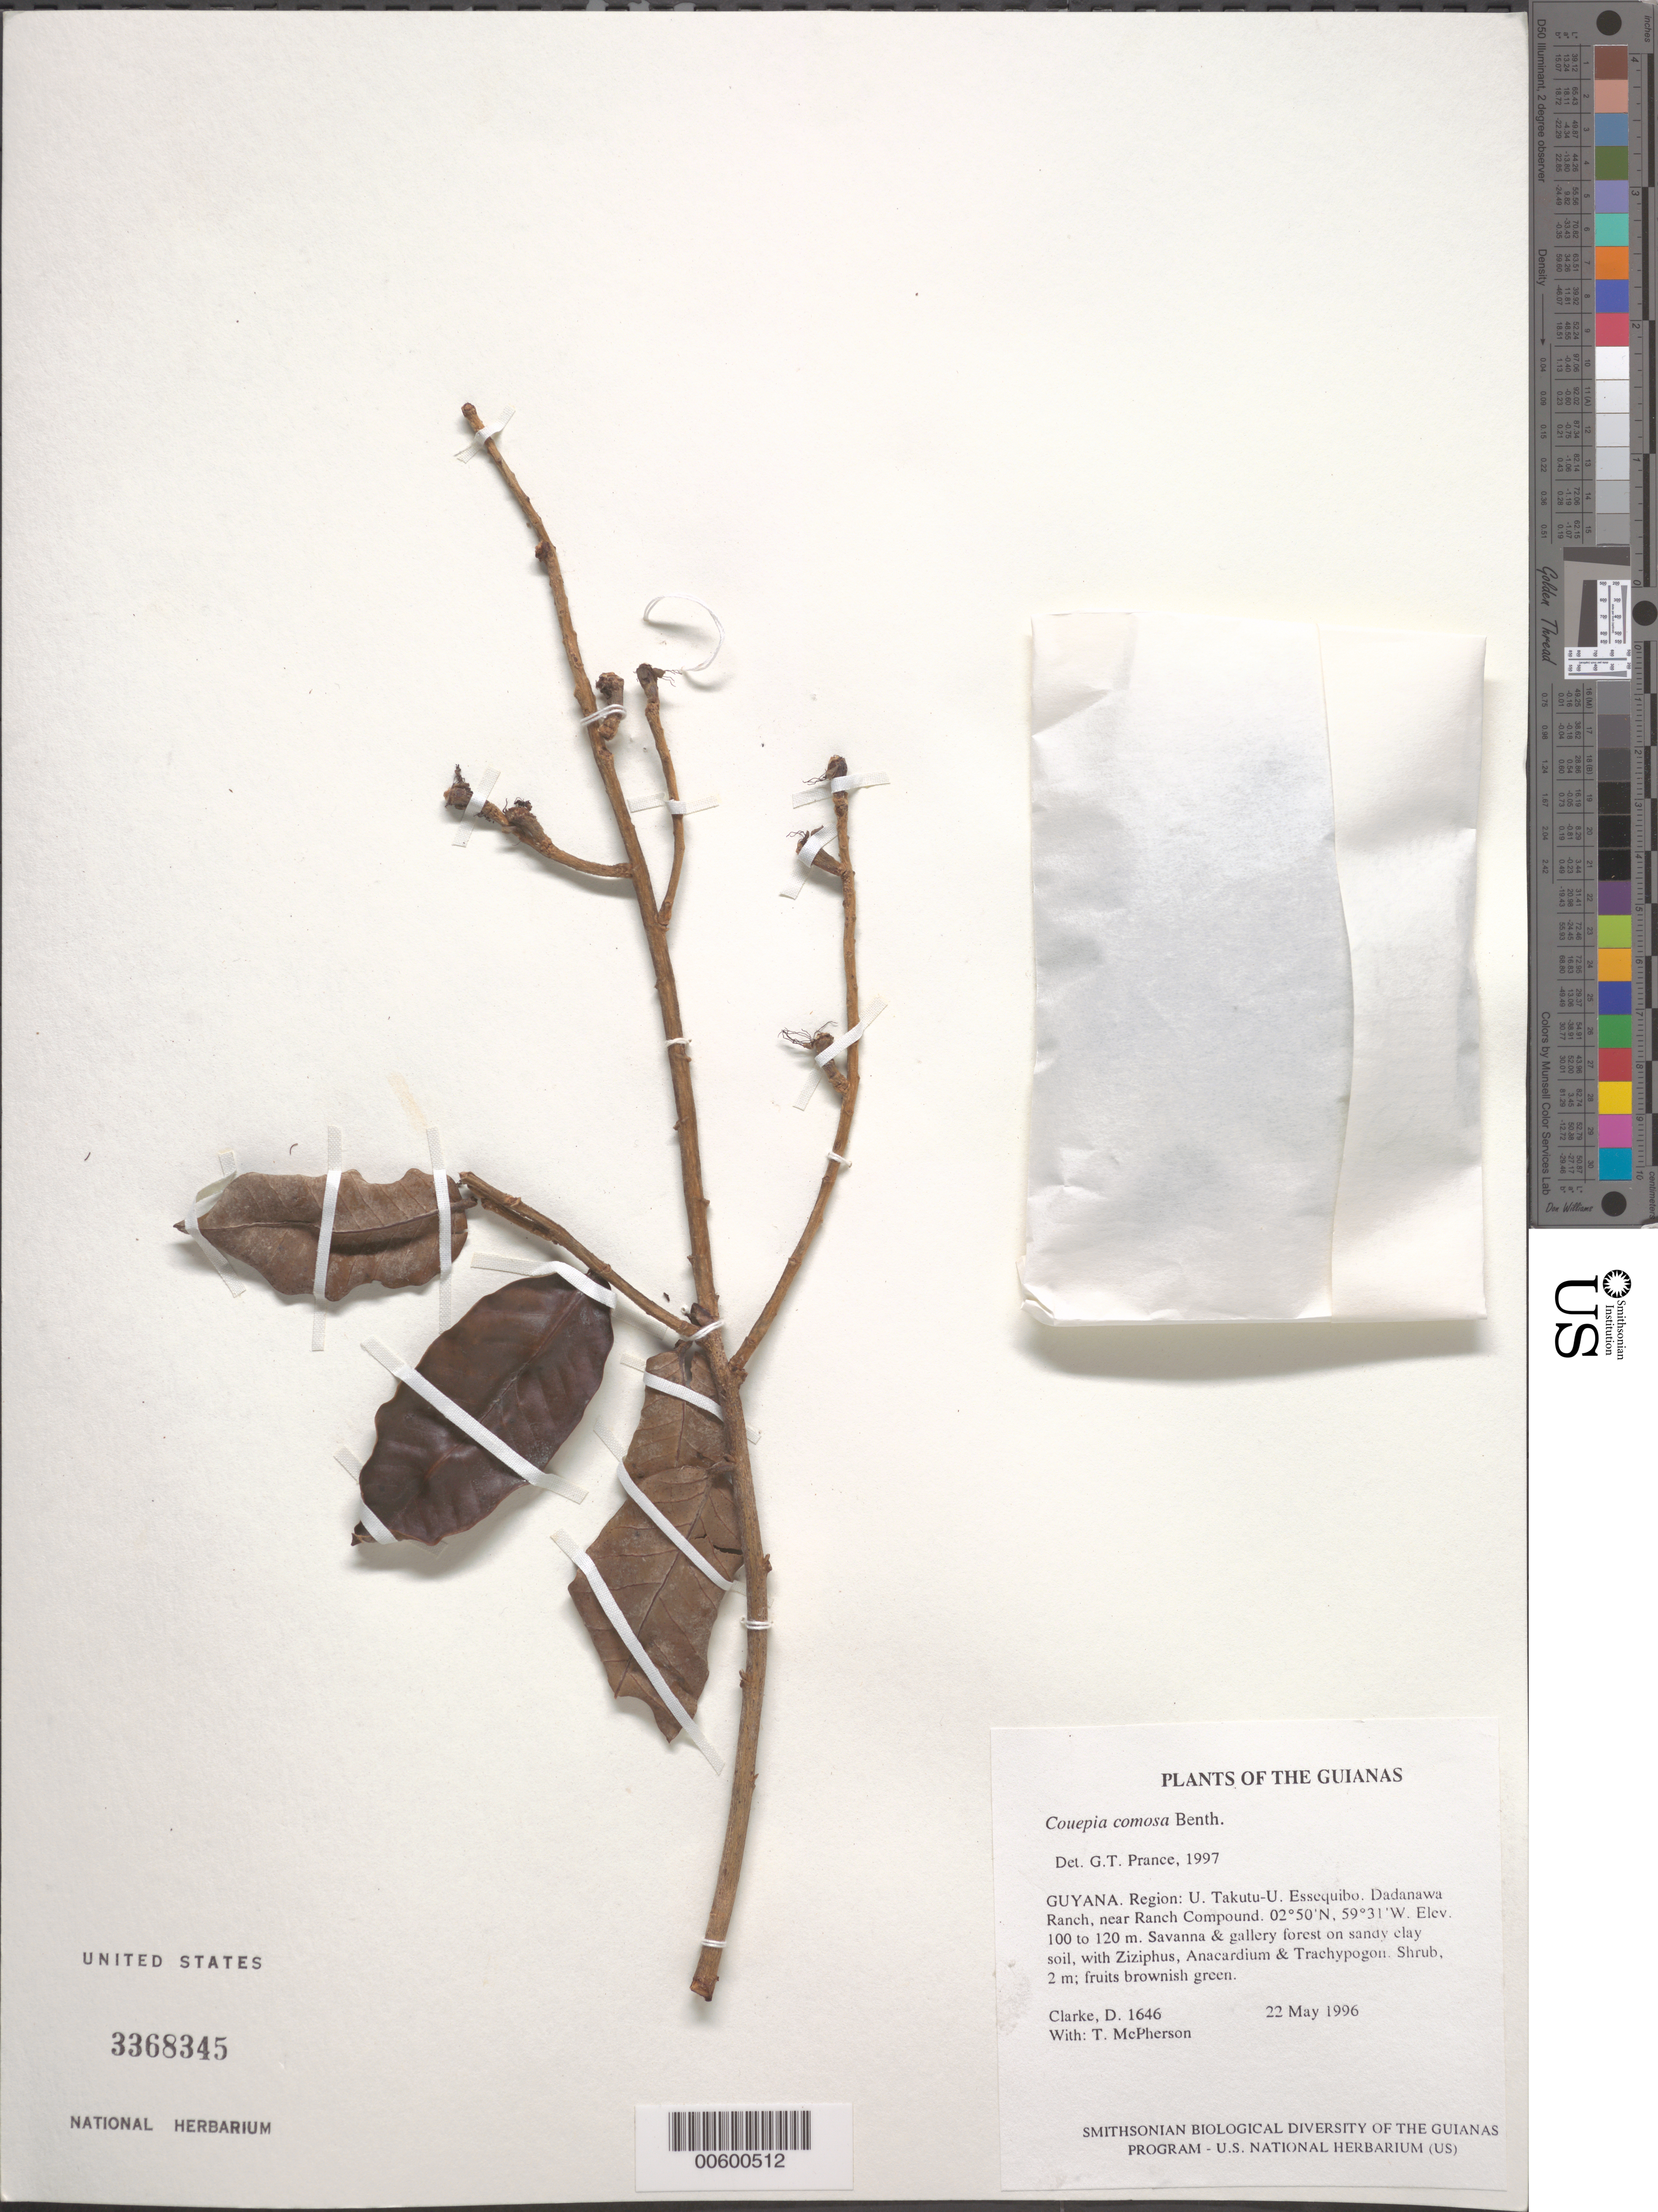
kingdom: Plantae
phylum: Tracheophyta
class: Magnoliopsida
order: Malpighiales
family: Chrysobalanaceae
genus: Couepia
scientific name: Couepia comosa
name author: Benth.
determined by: Prance, G. T.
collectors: H. D. Clarke & T. McPherson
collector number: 1646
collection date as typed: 22 May 1996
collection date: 1996-05-22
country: Guyana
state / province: U. Takutu-U. Essequibo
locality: Dadanawa Ranch, near Ranch Compound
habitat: Savanna & gallery forest on sandy clay soil, with Ziziphus, Anacardium & Trachypogon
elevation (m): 100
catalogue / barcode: US 3368345